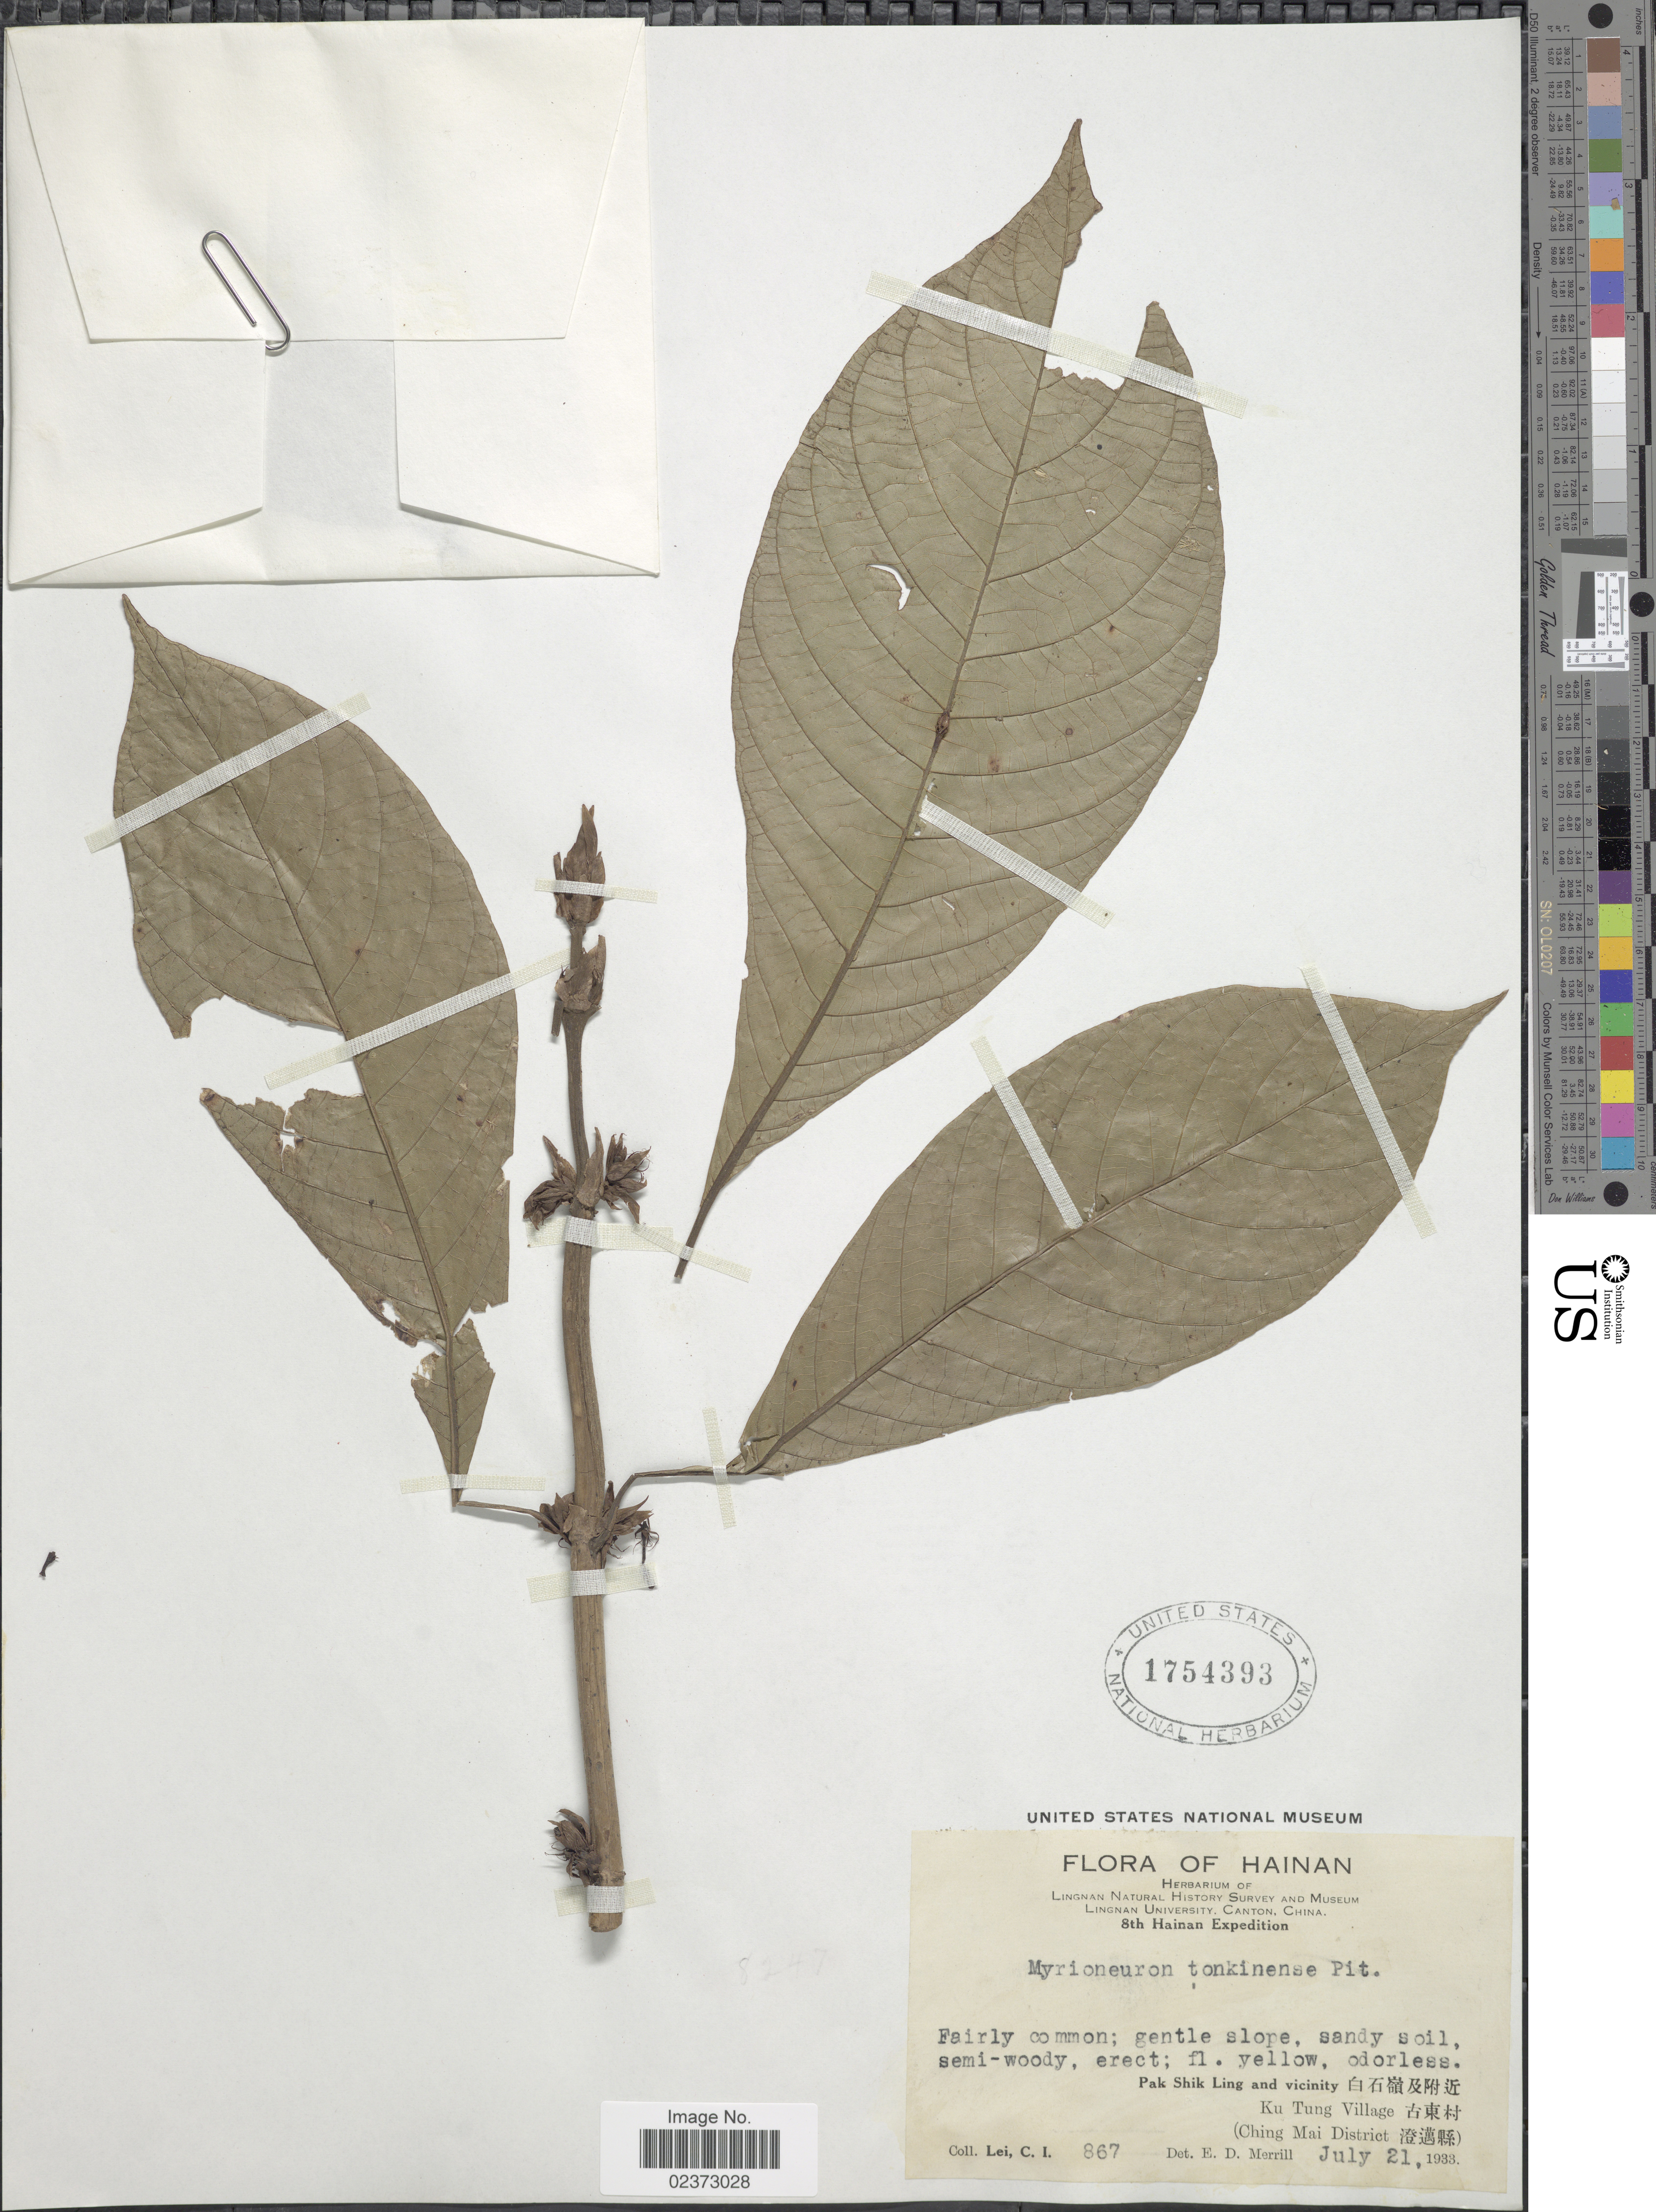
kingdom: Plantae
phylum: Tracheophyta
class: Magnoliopsida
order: Gentianales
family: Rubiaceae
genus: Mycetia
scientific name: Mycetia tonkinensis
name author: (Pit.) Razafim. & B. Bremer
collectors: C. I. Lei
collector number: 867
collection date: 1933-07-21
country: China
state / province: Hainan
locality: Pak Shik Ling and vicinity, Ku Tung Village (Ching Mai District)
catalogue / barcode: US 1754393